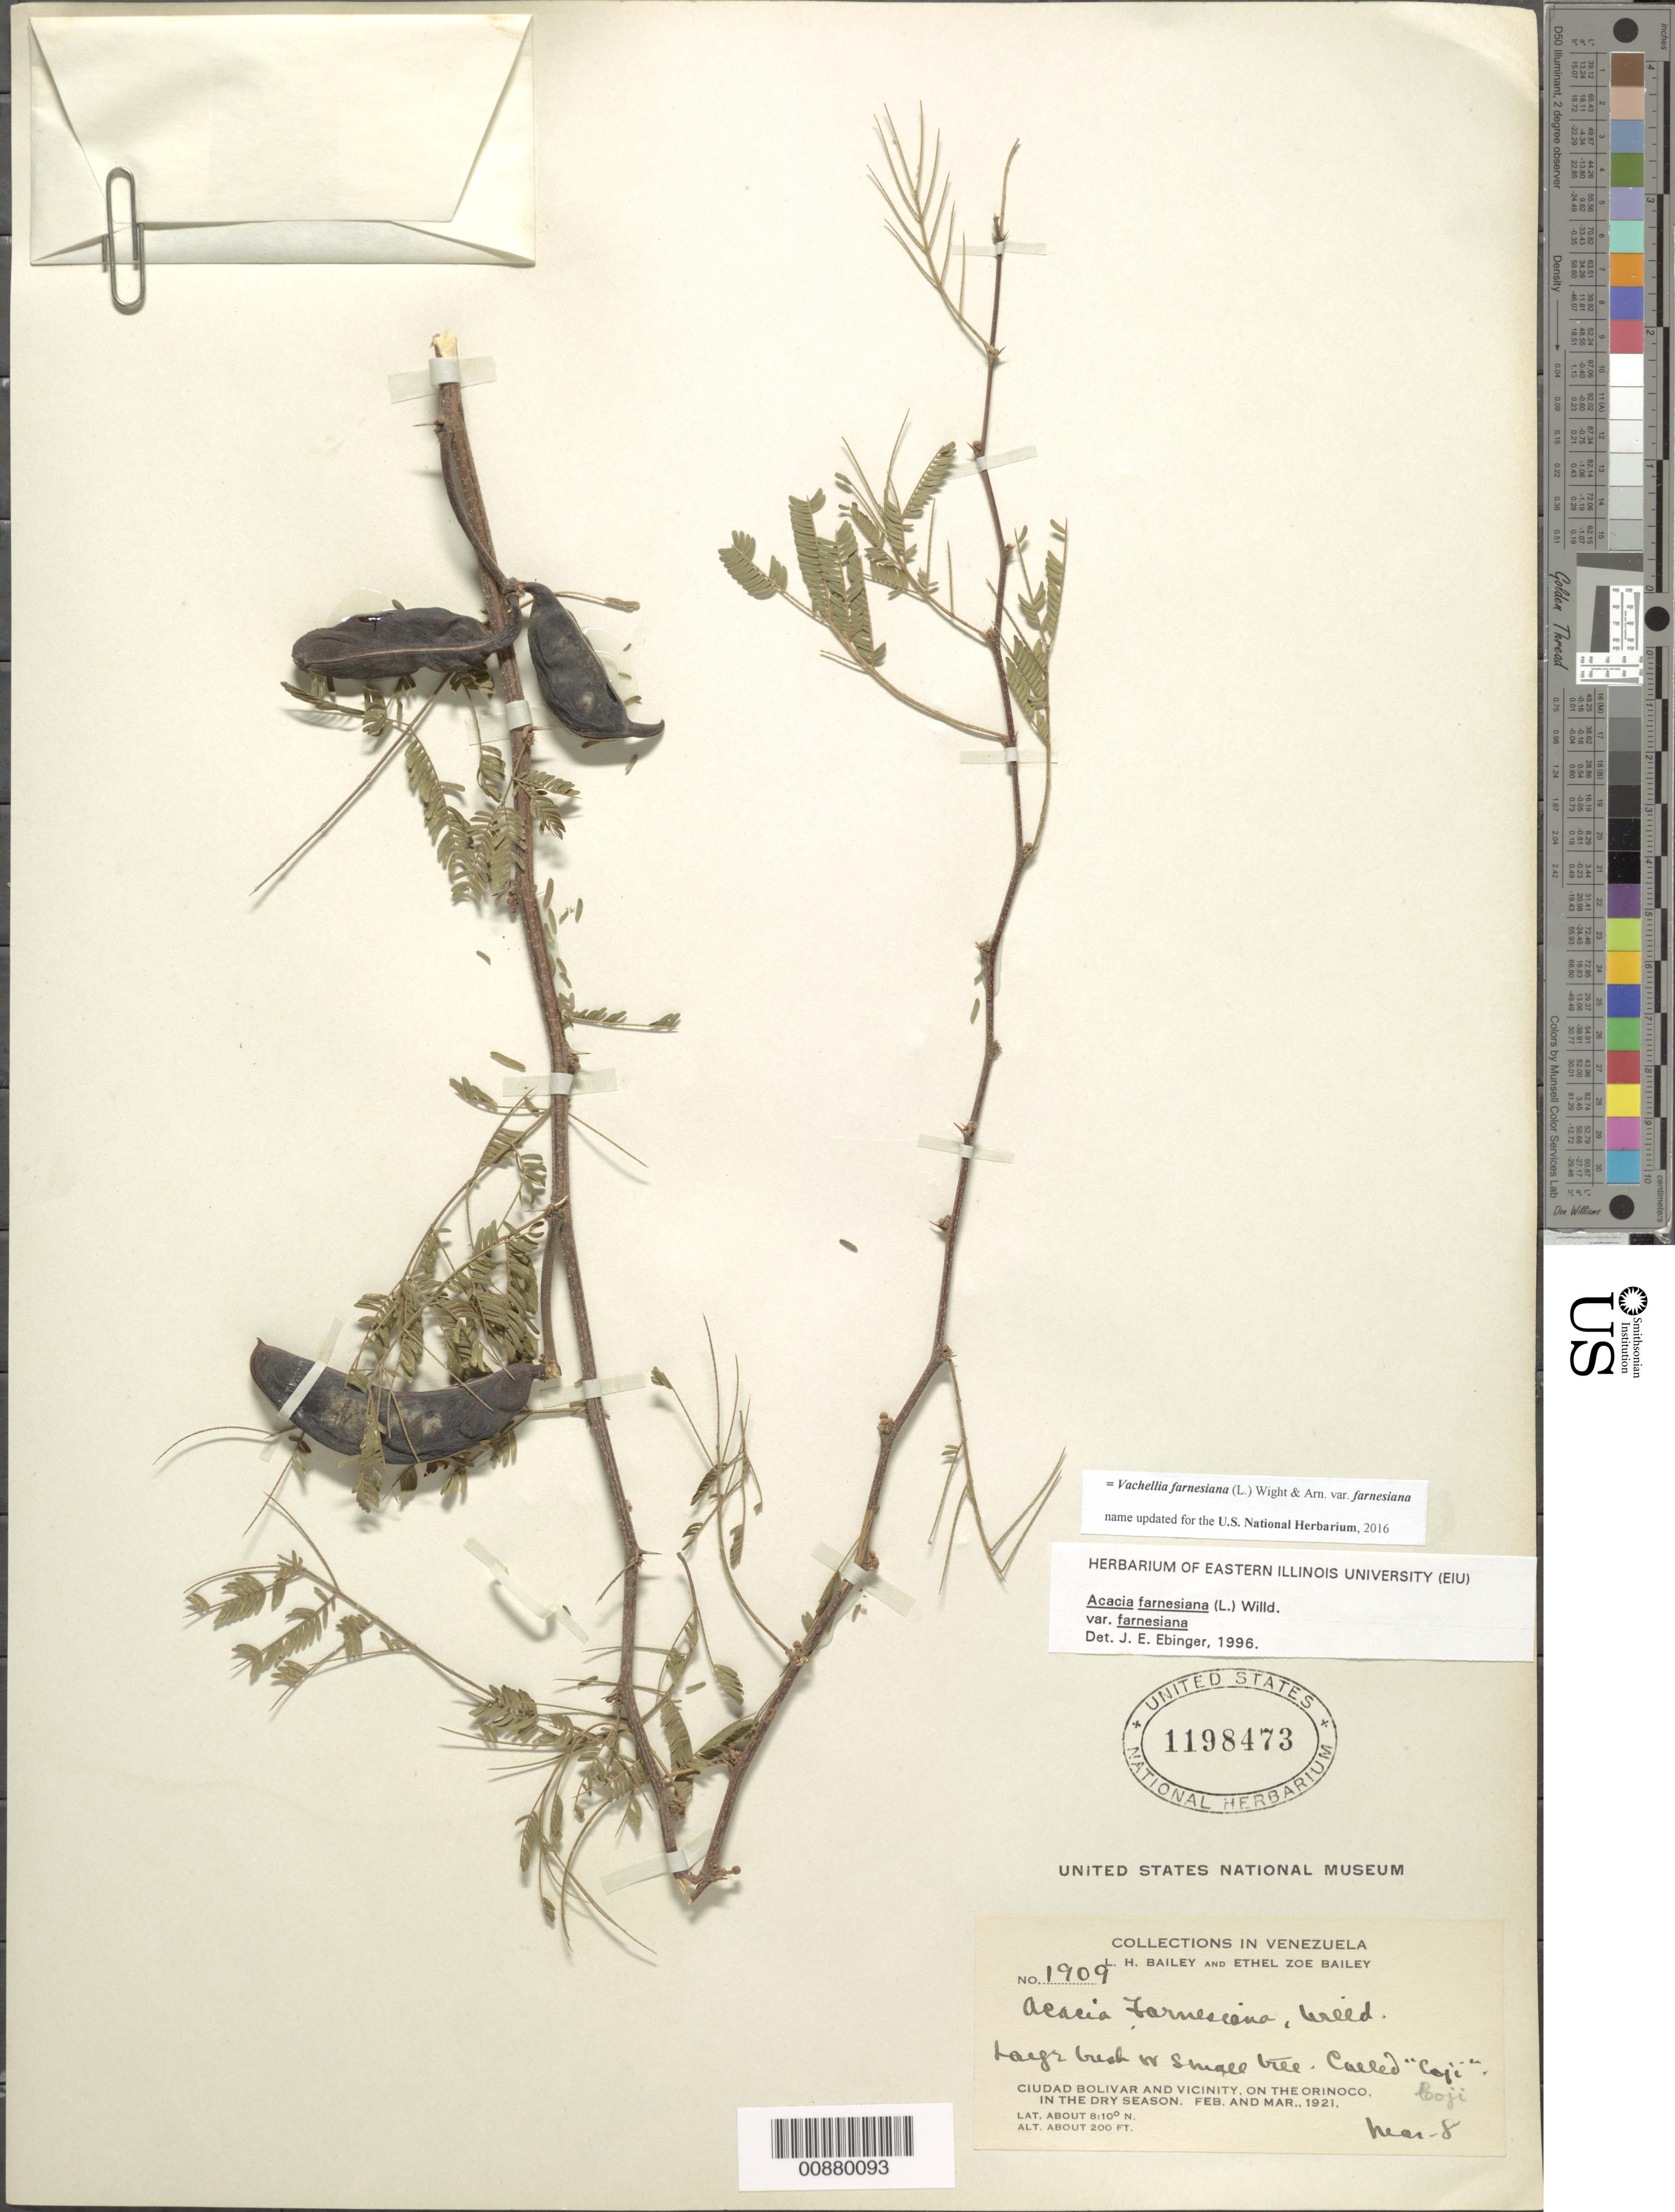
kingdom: Plantae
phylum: Tracheophyta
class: Magnoliopsida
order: Fabales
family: Fabaceae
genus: Vachellia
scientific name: Vachellia farnesiana var. farnesiana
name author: (L.) Wight & Arn.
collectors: L. H. Bailey & E. Z. Bailey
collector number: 1909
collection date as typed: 8-Mar-21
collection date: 1921-03-08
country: Venezuela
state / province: Bolívar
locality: Ciudad Bolívar and vicinity, Orinoco R.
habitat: Dry season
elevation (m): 61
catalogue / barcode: US 1198473